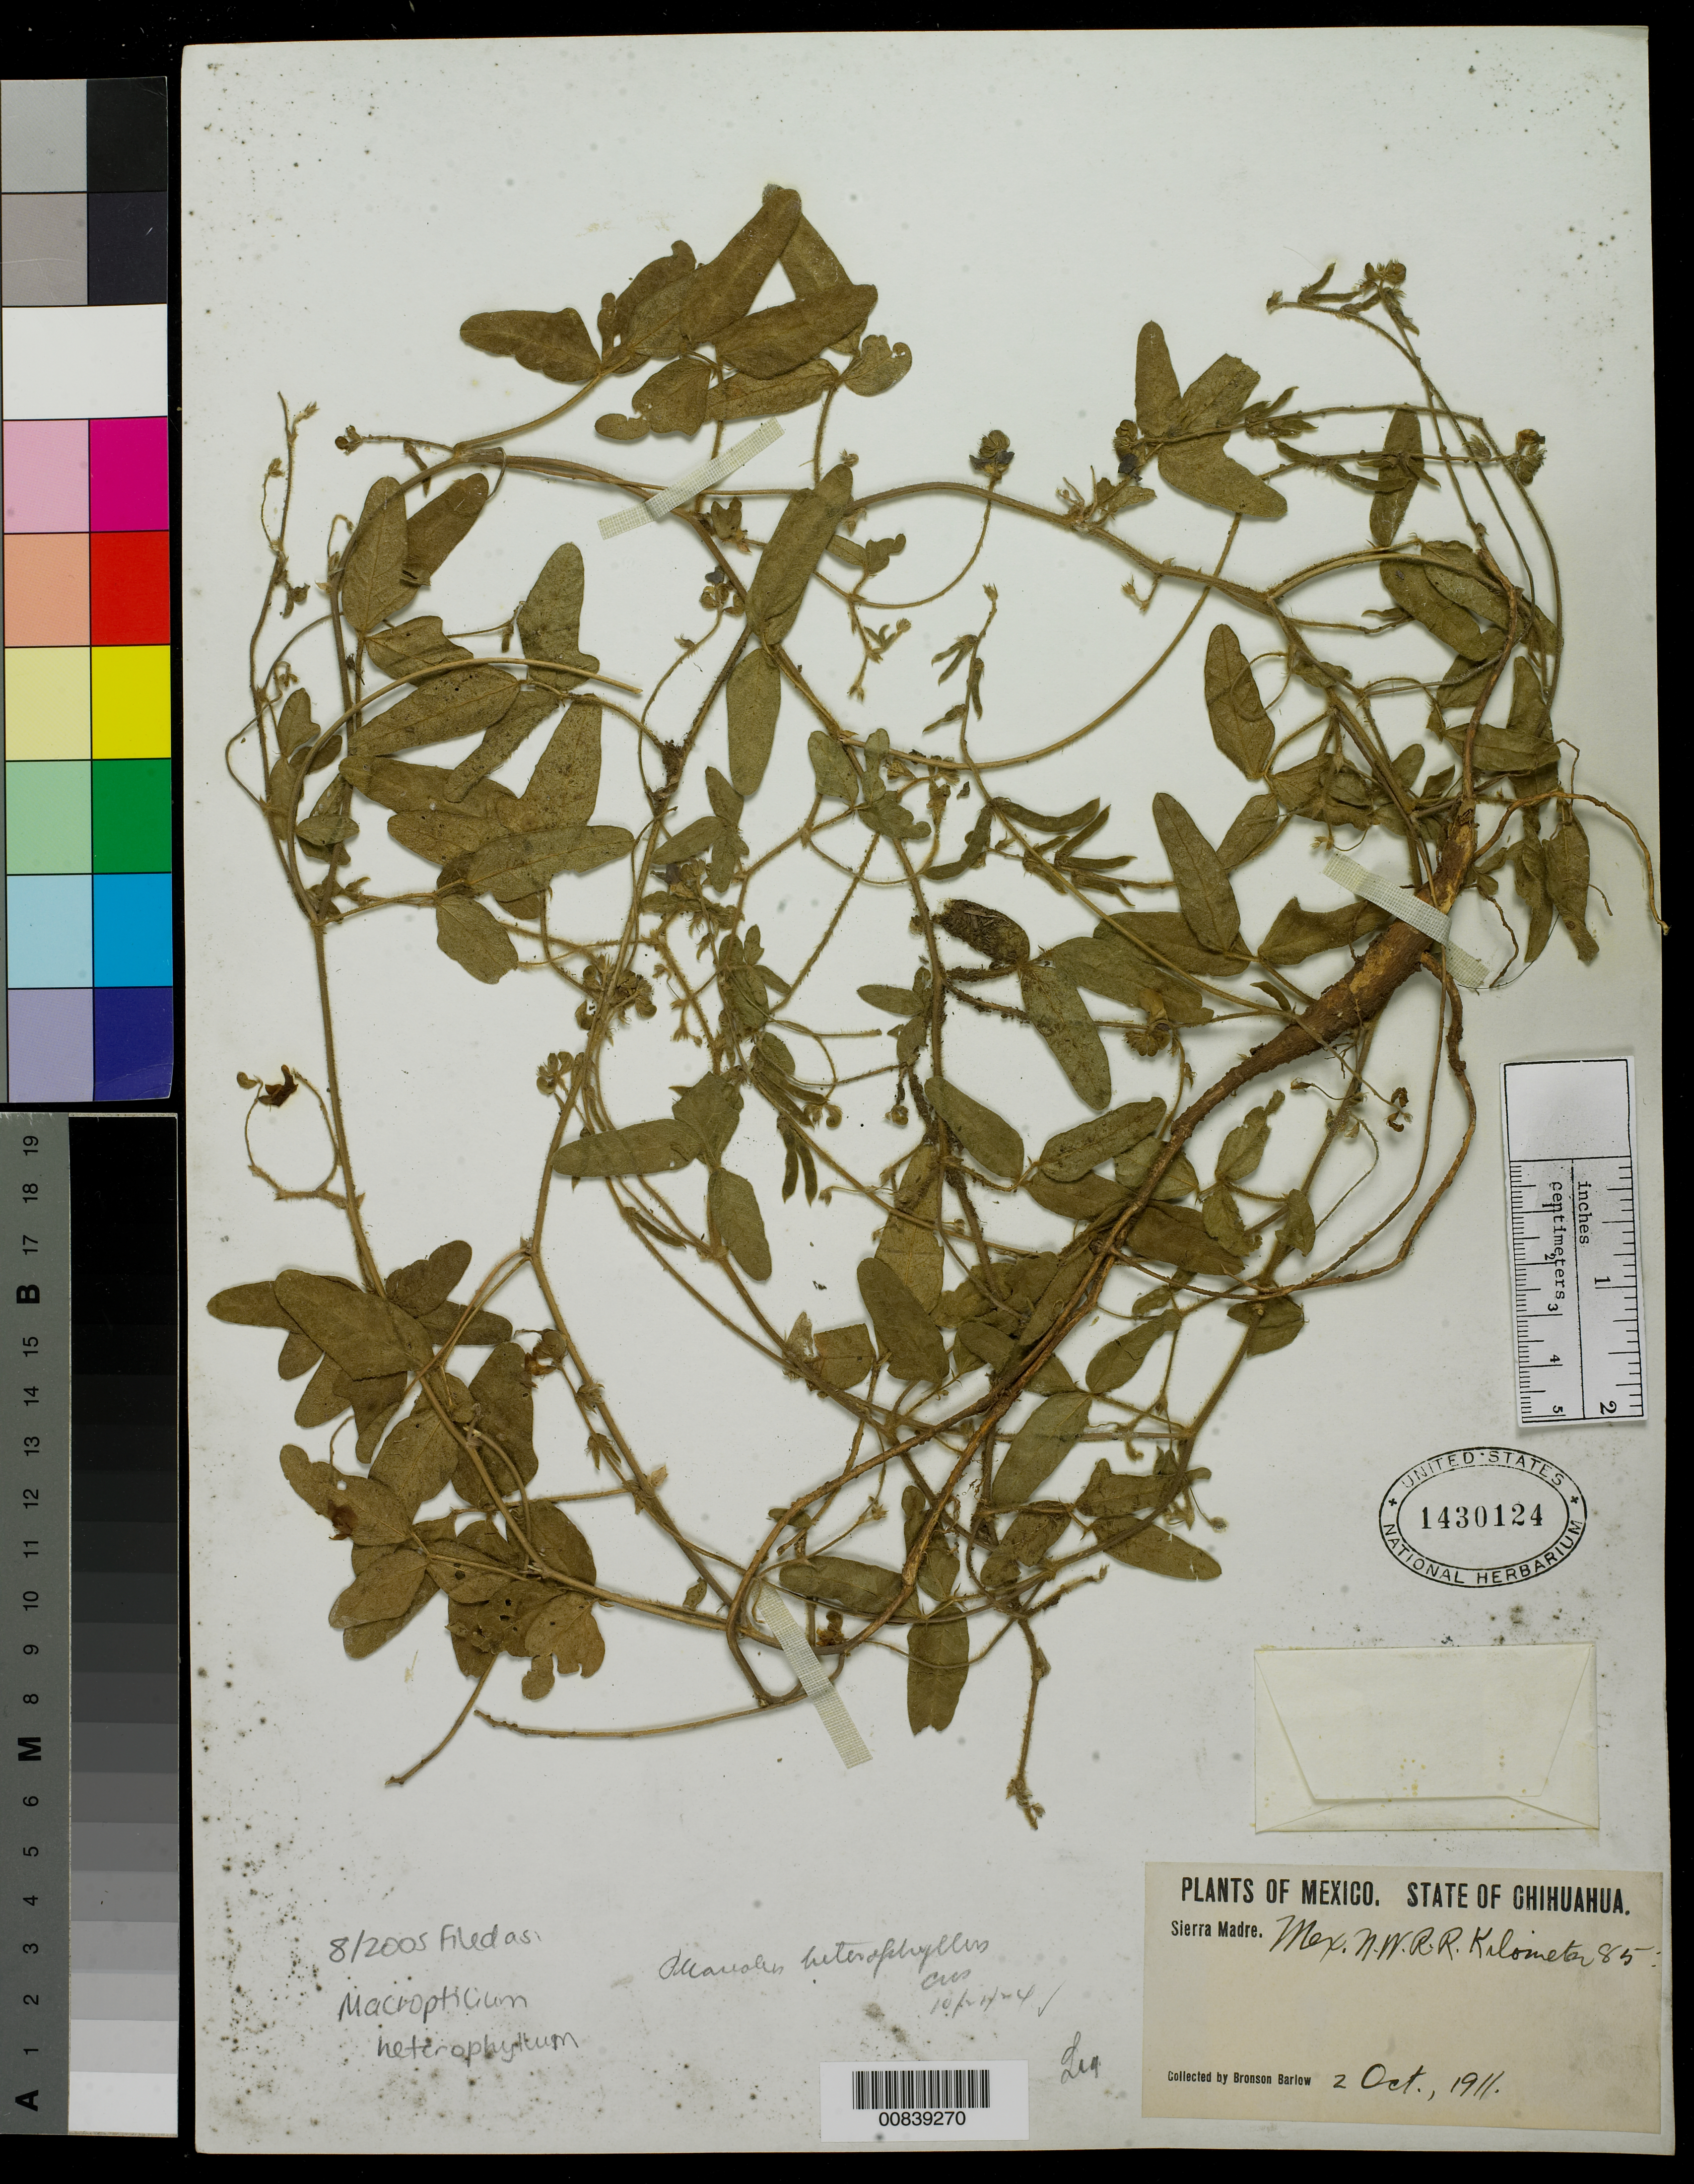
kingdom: Plantae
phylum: Tracheophyta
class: Magnoliopsida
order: Fabales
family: Fabaceae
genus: Macroptilium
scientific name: Macroptilium gibbosifolium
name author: (Ortega) A. Delgado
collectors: Barlow, B.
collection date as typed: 02 Oct 1911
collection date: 1911-10-02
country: Mexico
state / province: Chihuahua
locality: Sierra Madre. N.W.R.R. kilometer 85. Chihuahua.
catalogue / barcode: US 1430124